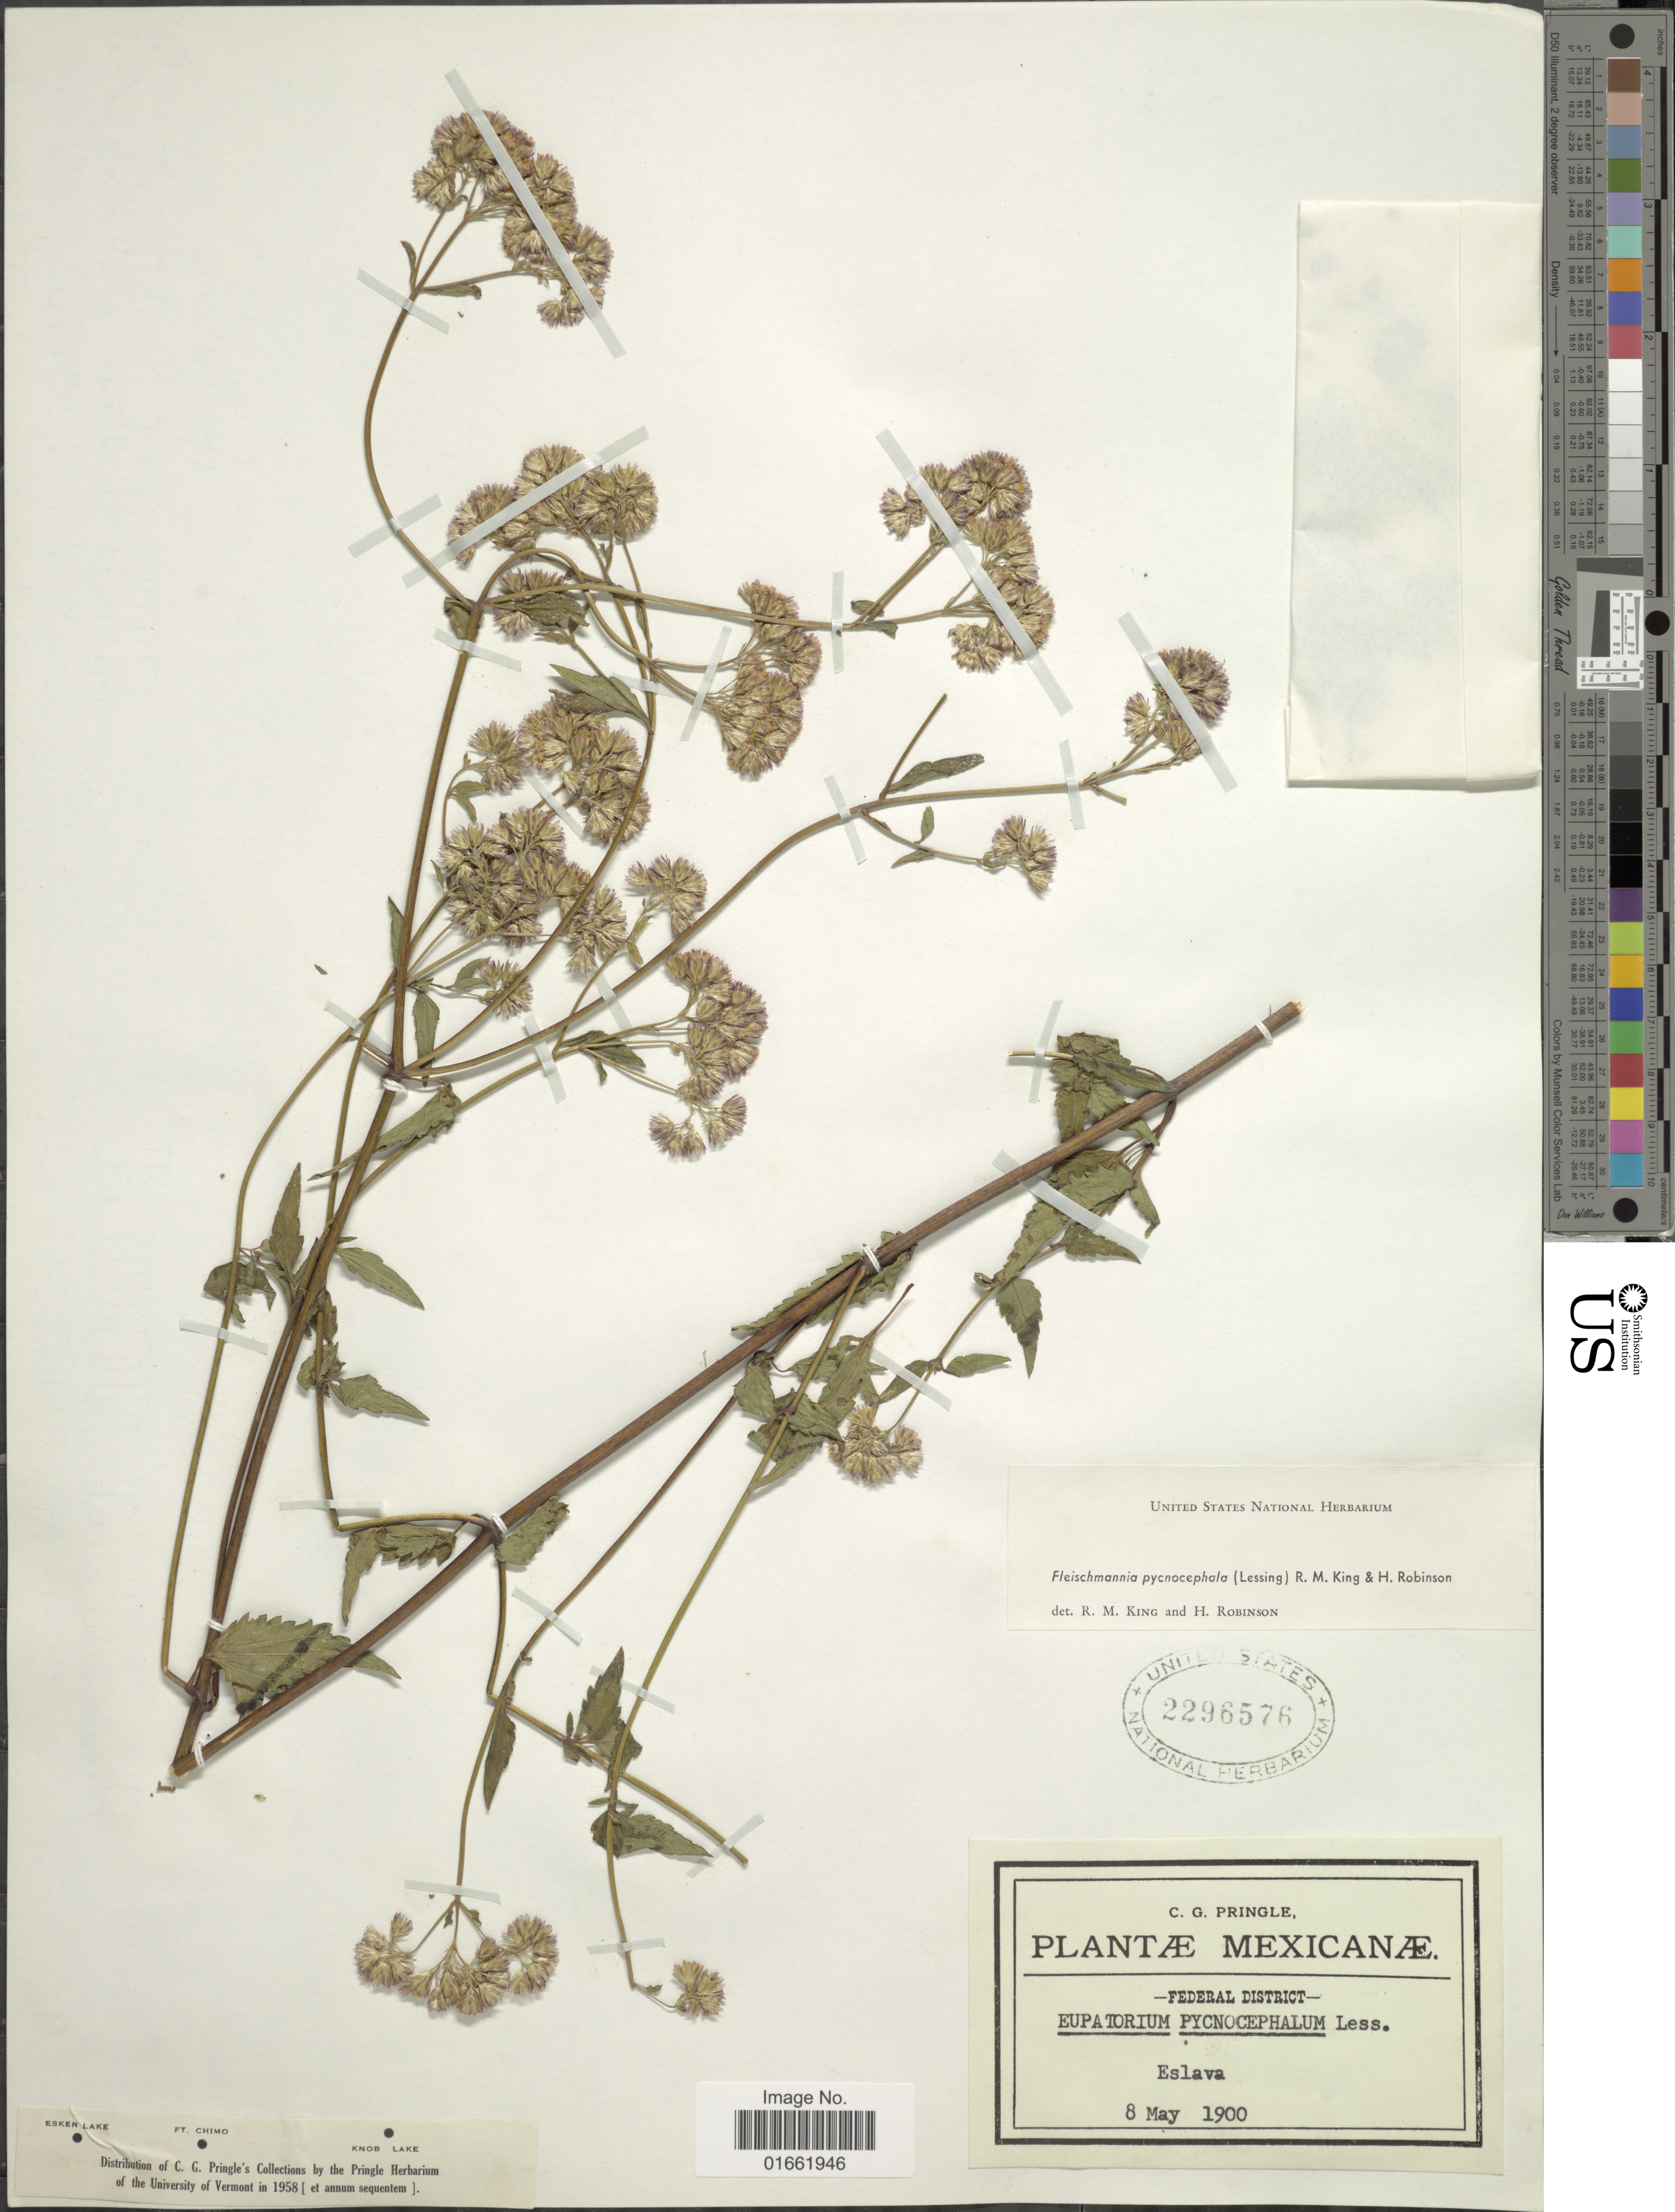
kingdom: Plantae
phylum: Tracheophyta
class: Magnoliopsida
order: Asterales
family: Asteraceae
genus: Fleischmannia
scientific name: Fleischmannia pycnocephala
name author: (Less.) R.M. King & H. Rob.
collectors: C. G. Pringle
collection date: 1900-05-08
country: Mexico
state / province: Distrito Federal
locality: Federal District. Eslava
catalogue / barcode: US 2296576